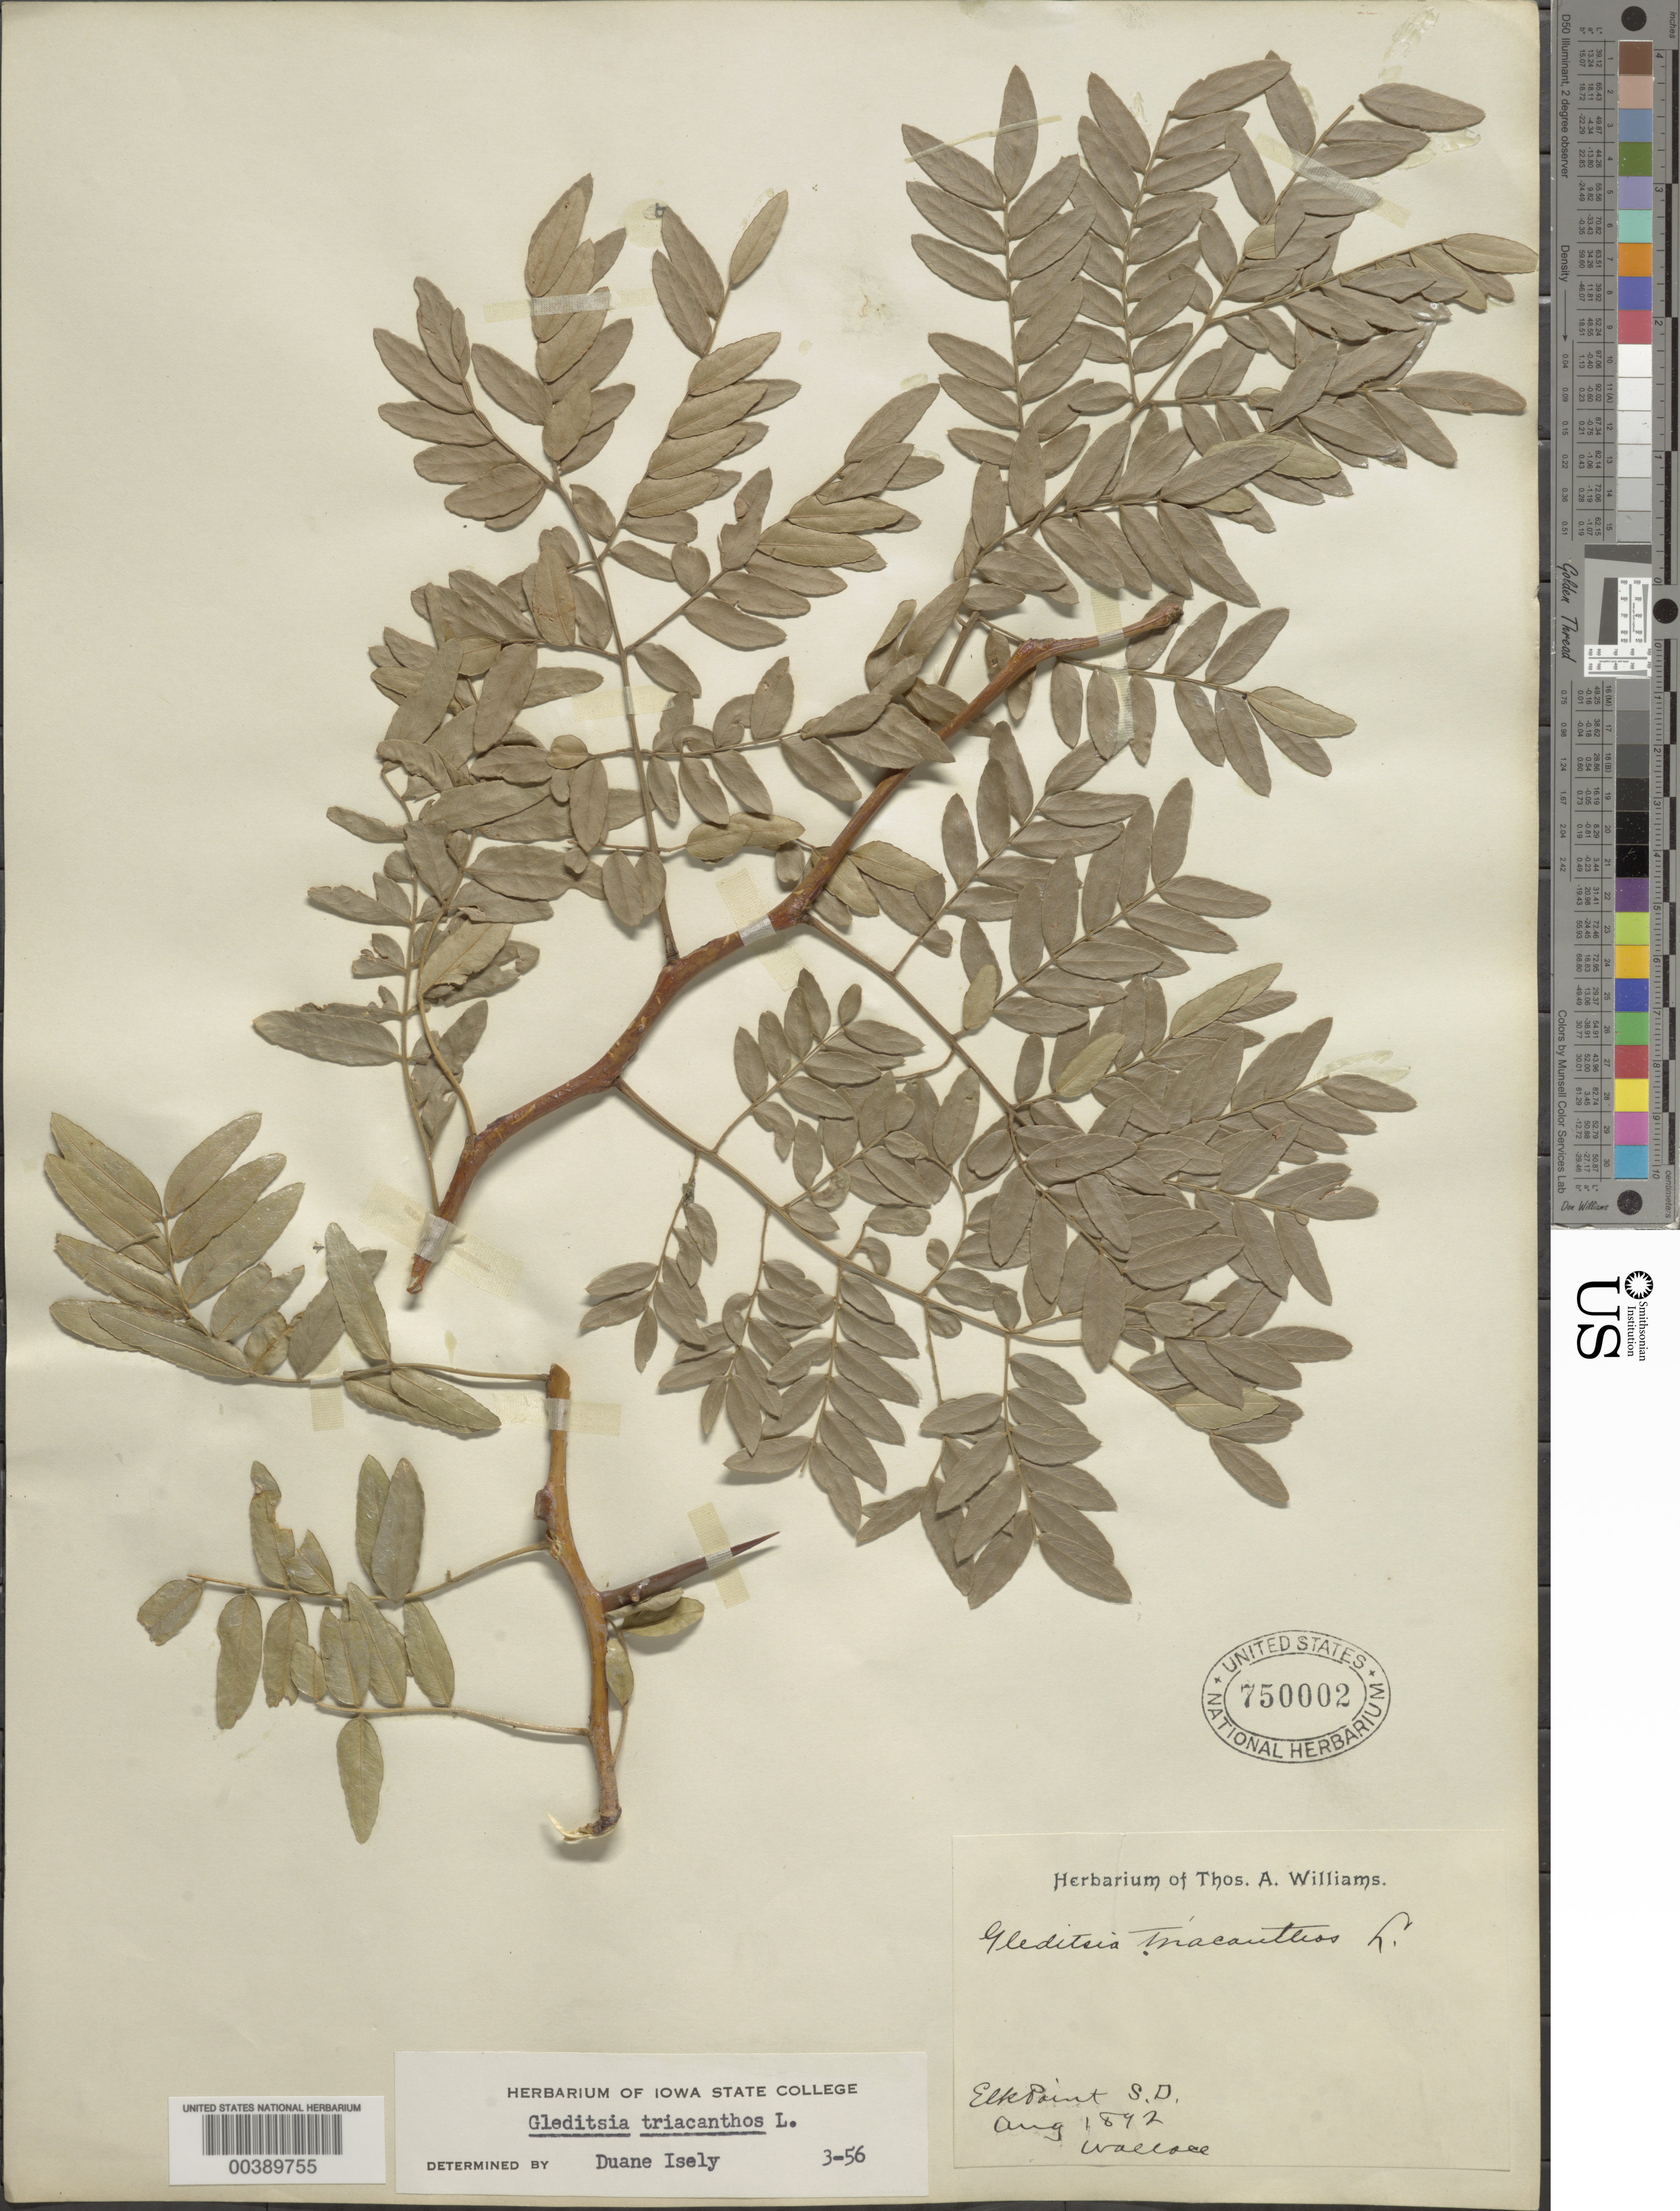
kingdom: Plantae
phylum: Tracheophyta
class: Magnoliopsida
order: Fabales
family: Fabaceae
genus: Gleditsia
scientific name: Gleditsia triacanthos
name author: L.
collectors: E. J. Wallace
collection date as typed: Aug 1892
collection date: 1892-08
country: United States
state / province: South Dakota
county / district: Union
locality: Elk point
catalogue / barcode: US 750002